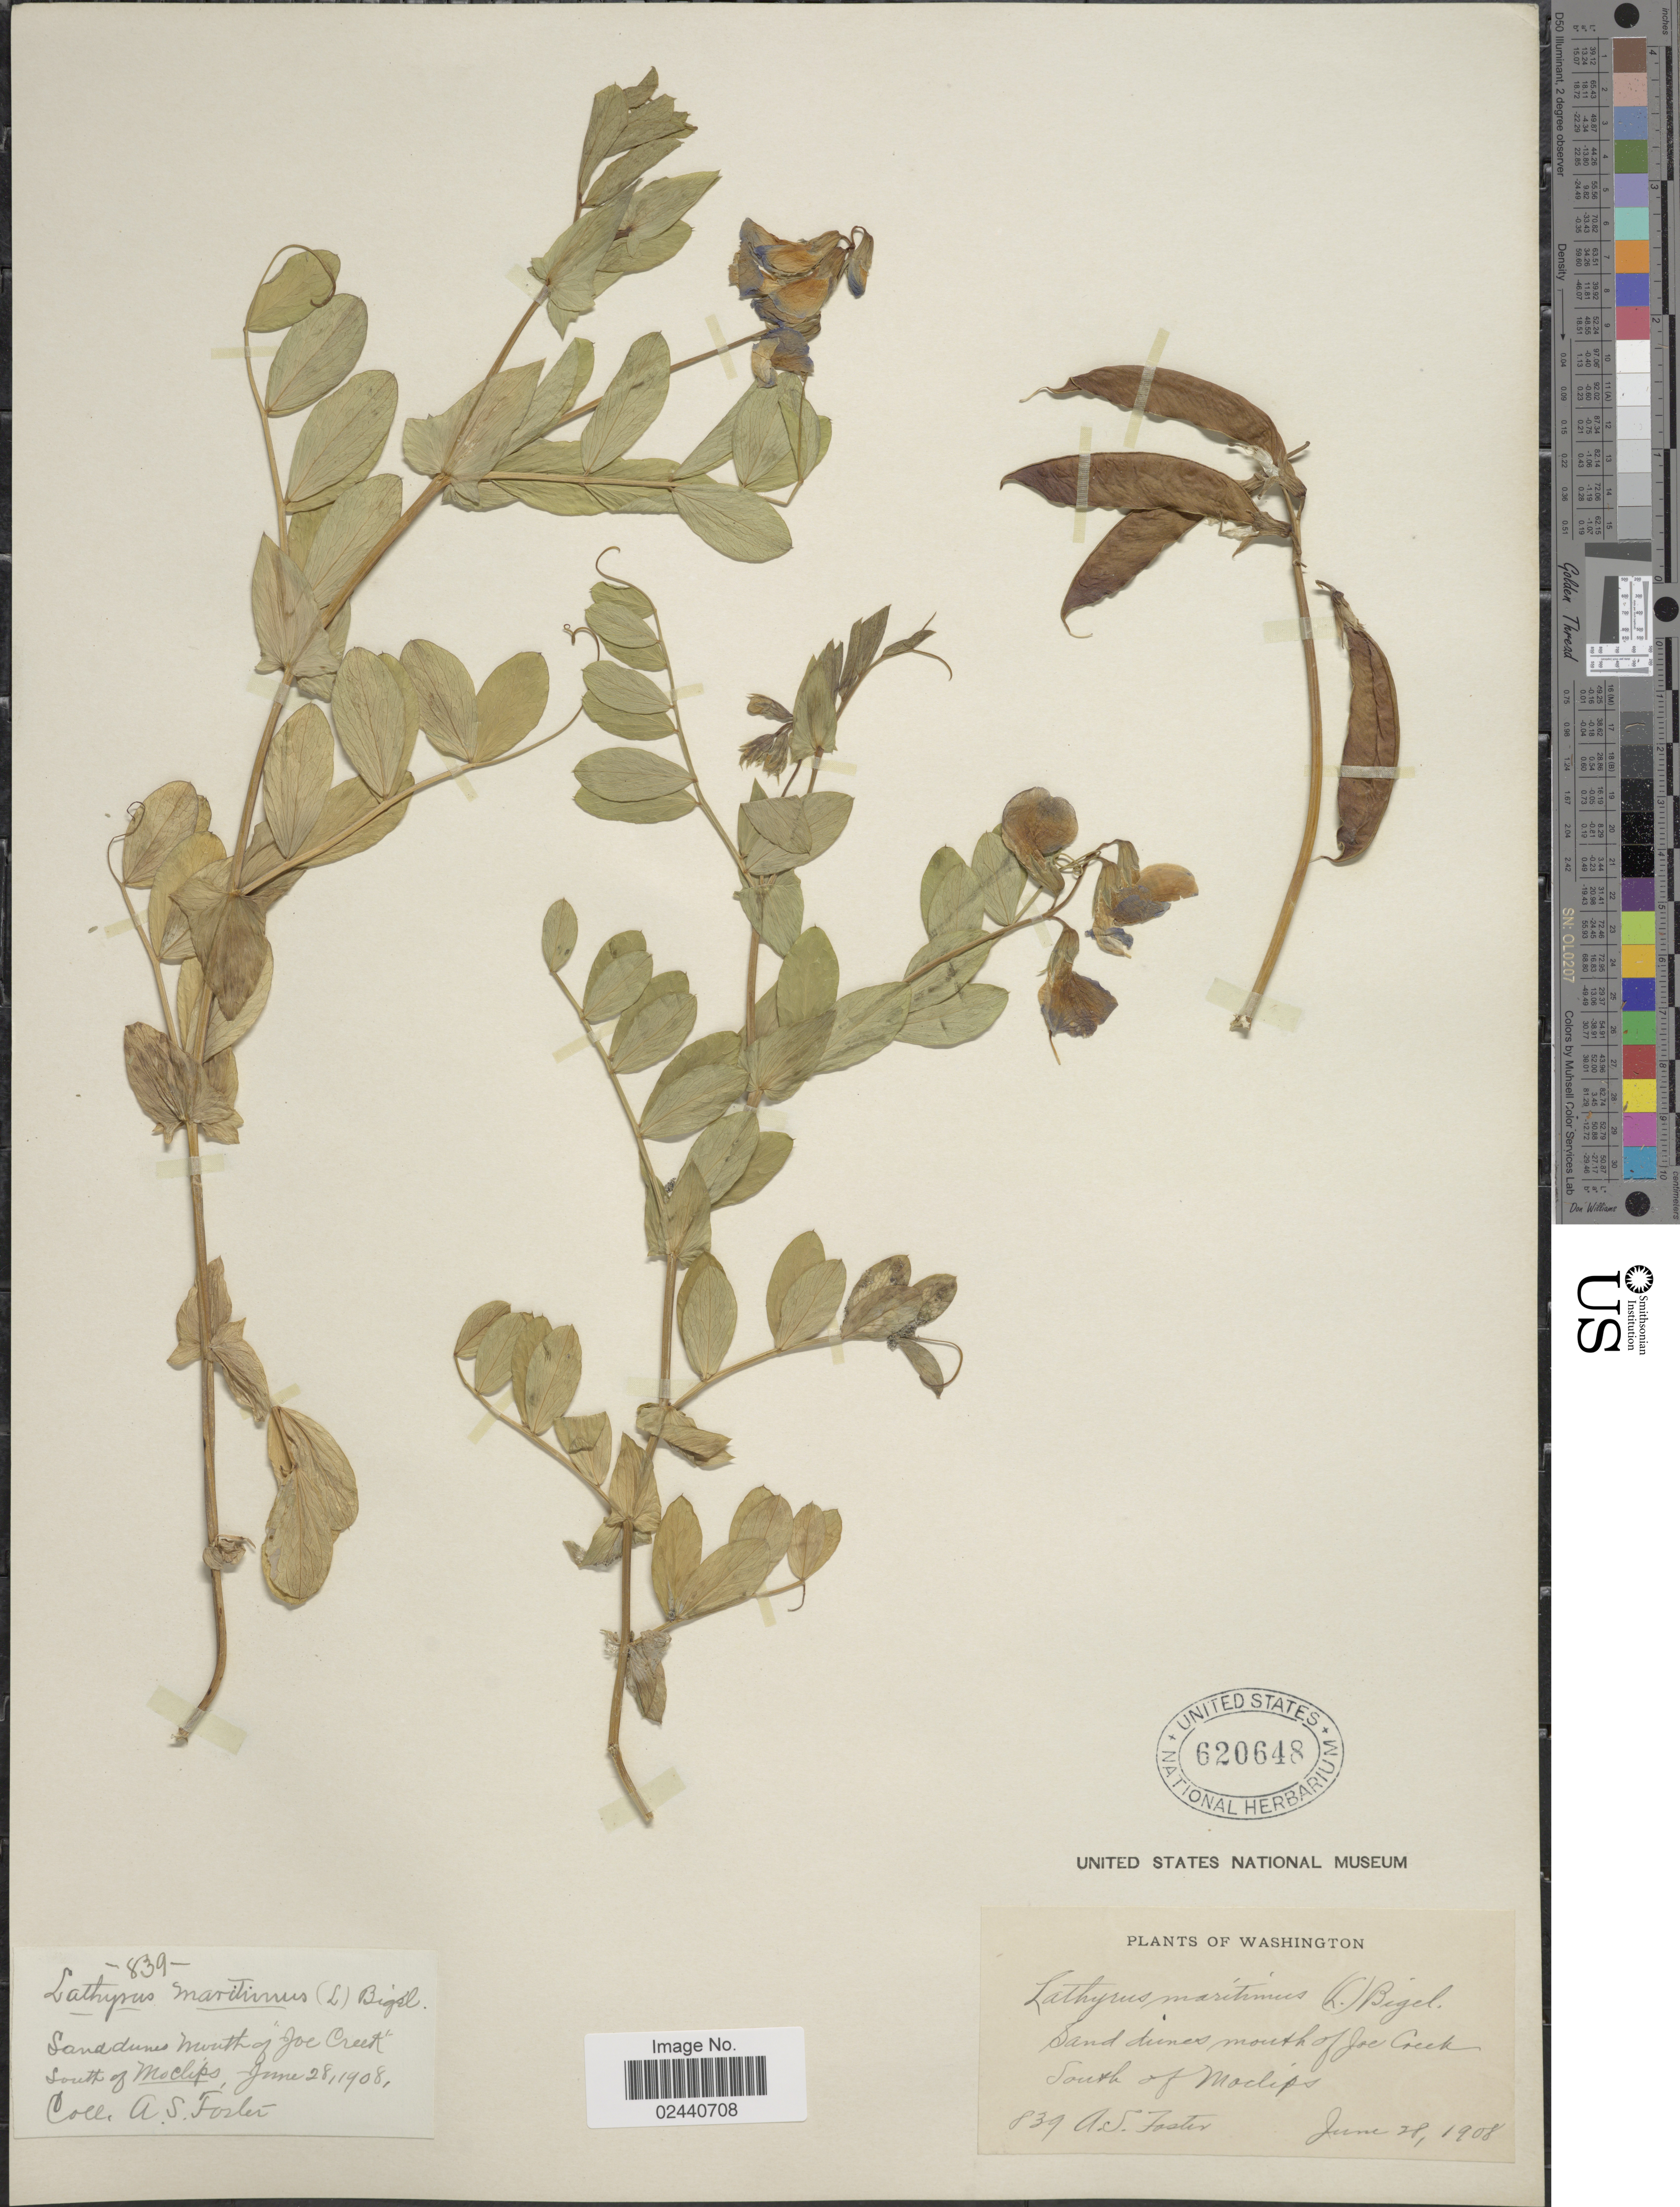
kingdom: Plantae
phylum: Tracheophyta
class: Magnoliopsida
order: Fabales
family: Fabaceae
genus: Lathyrus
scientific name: Lathyrus japonicus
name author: Willd.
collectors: A. S. Foster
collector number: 839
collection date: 1908-06-28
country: United States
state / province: Washington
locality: Mouth of Joe Creek, south of Moclips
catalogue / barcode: US 620648